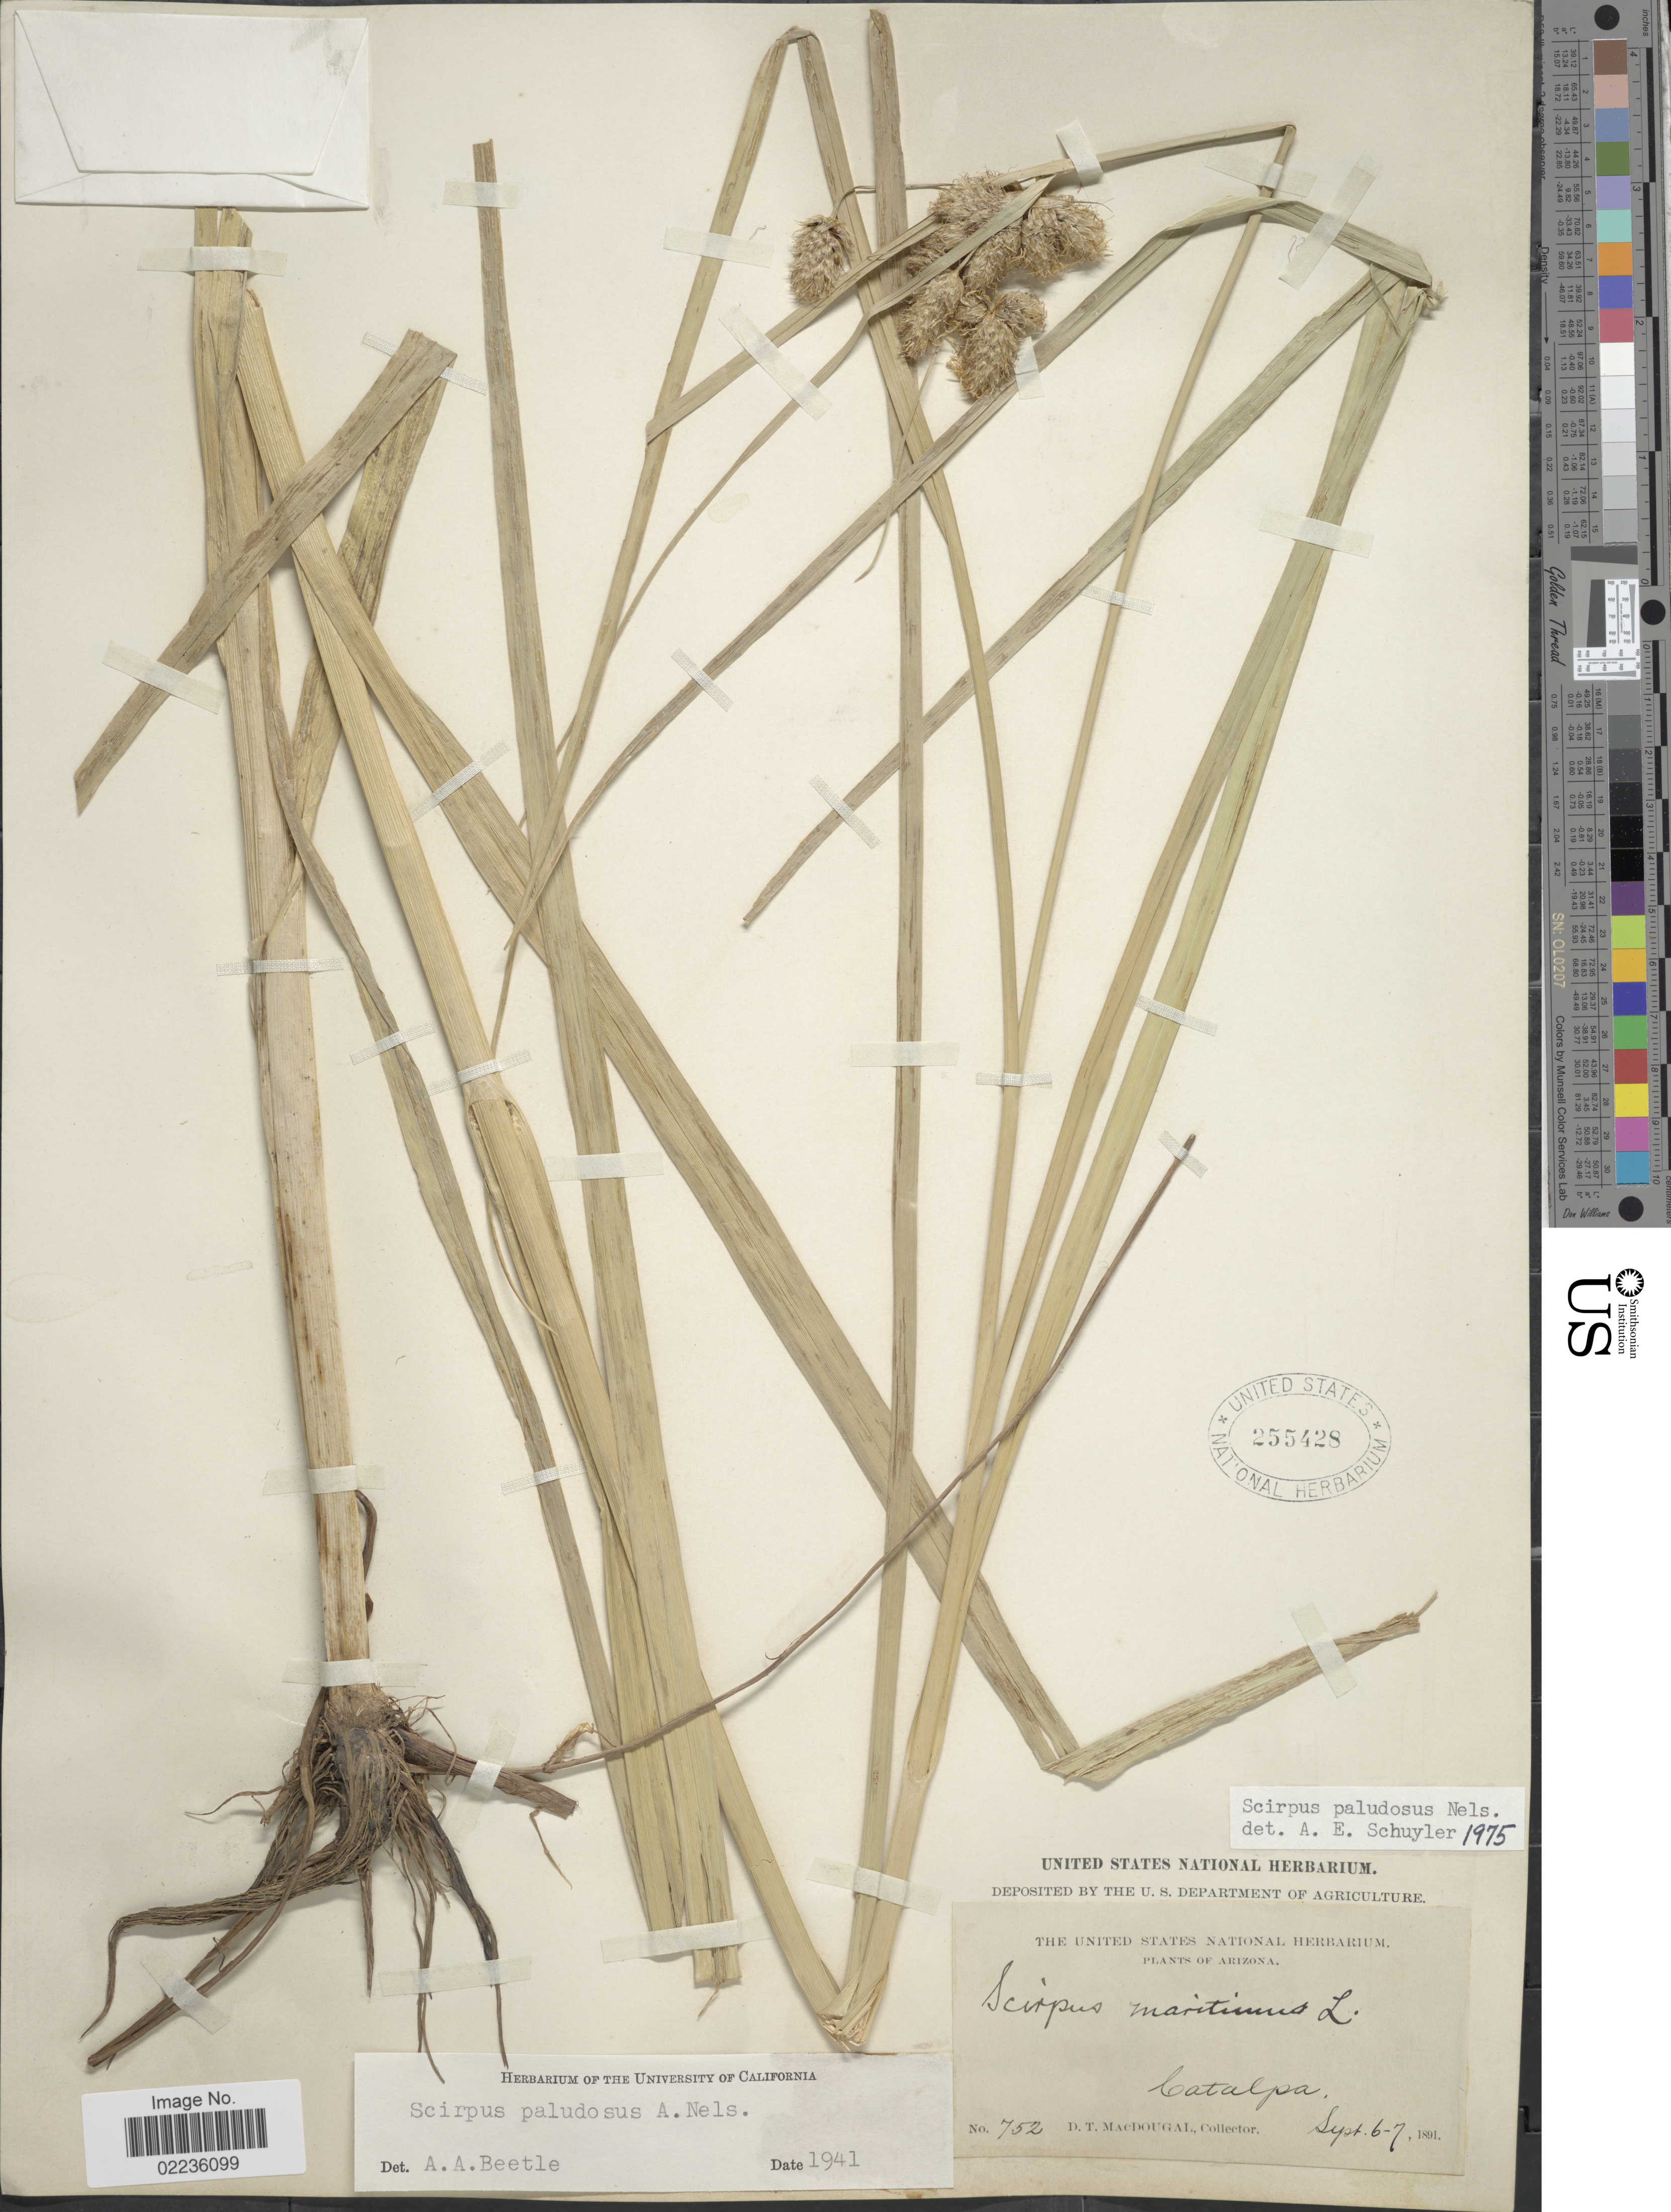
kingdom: Plantae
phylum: Tracheophyta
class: Liliopsida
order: Poales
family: Cyperaceae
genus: Bolboschoenus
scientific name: Bolboschoenus maritimus subsp. paludosus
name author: (A. Nelson) T. Koyama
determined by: Strong, M. T., (US), Smithsonian Institution - National Museum of Natural History (UNITED STATES)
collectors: D. T. MacDougal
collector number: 752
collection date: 1891-09-06/1891-09-07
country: United States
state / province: Arizona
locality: Catalpa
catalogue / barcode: US 255428